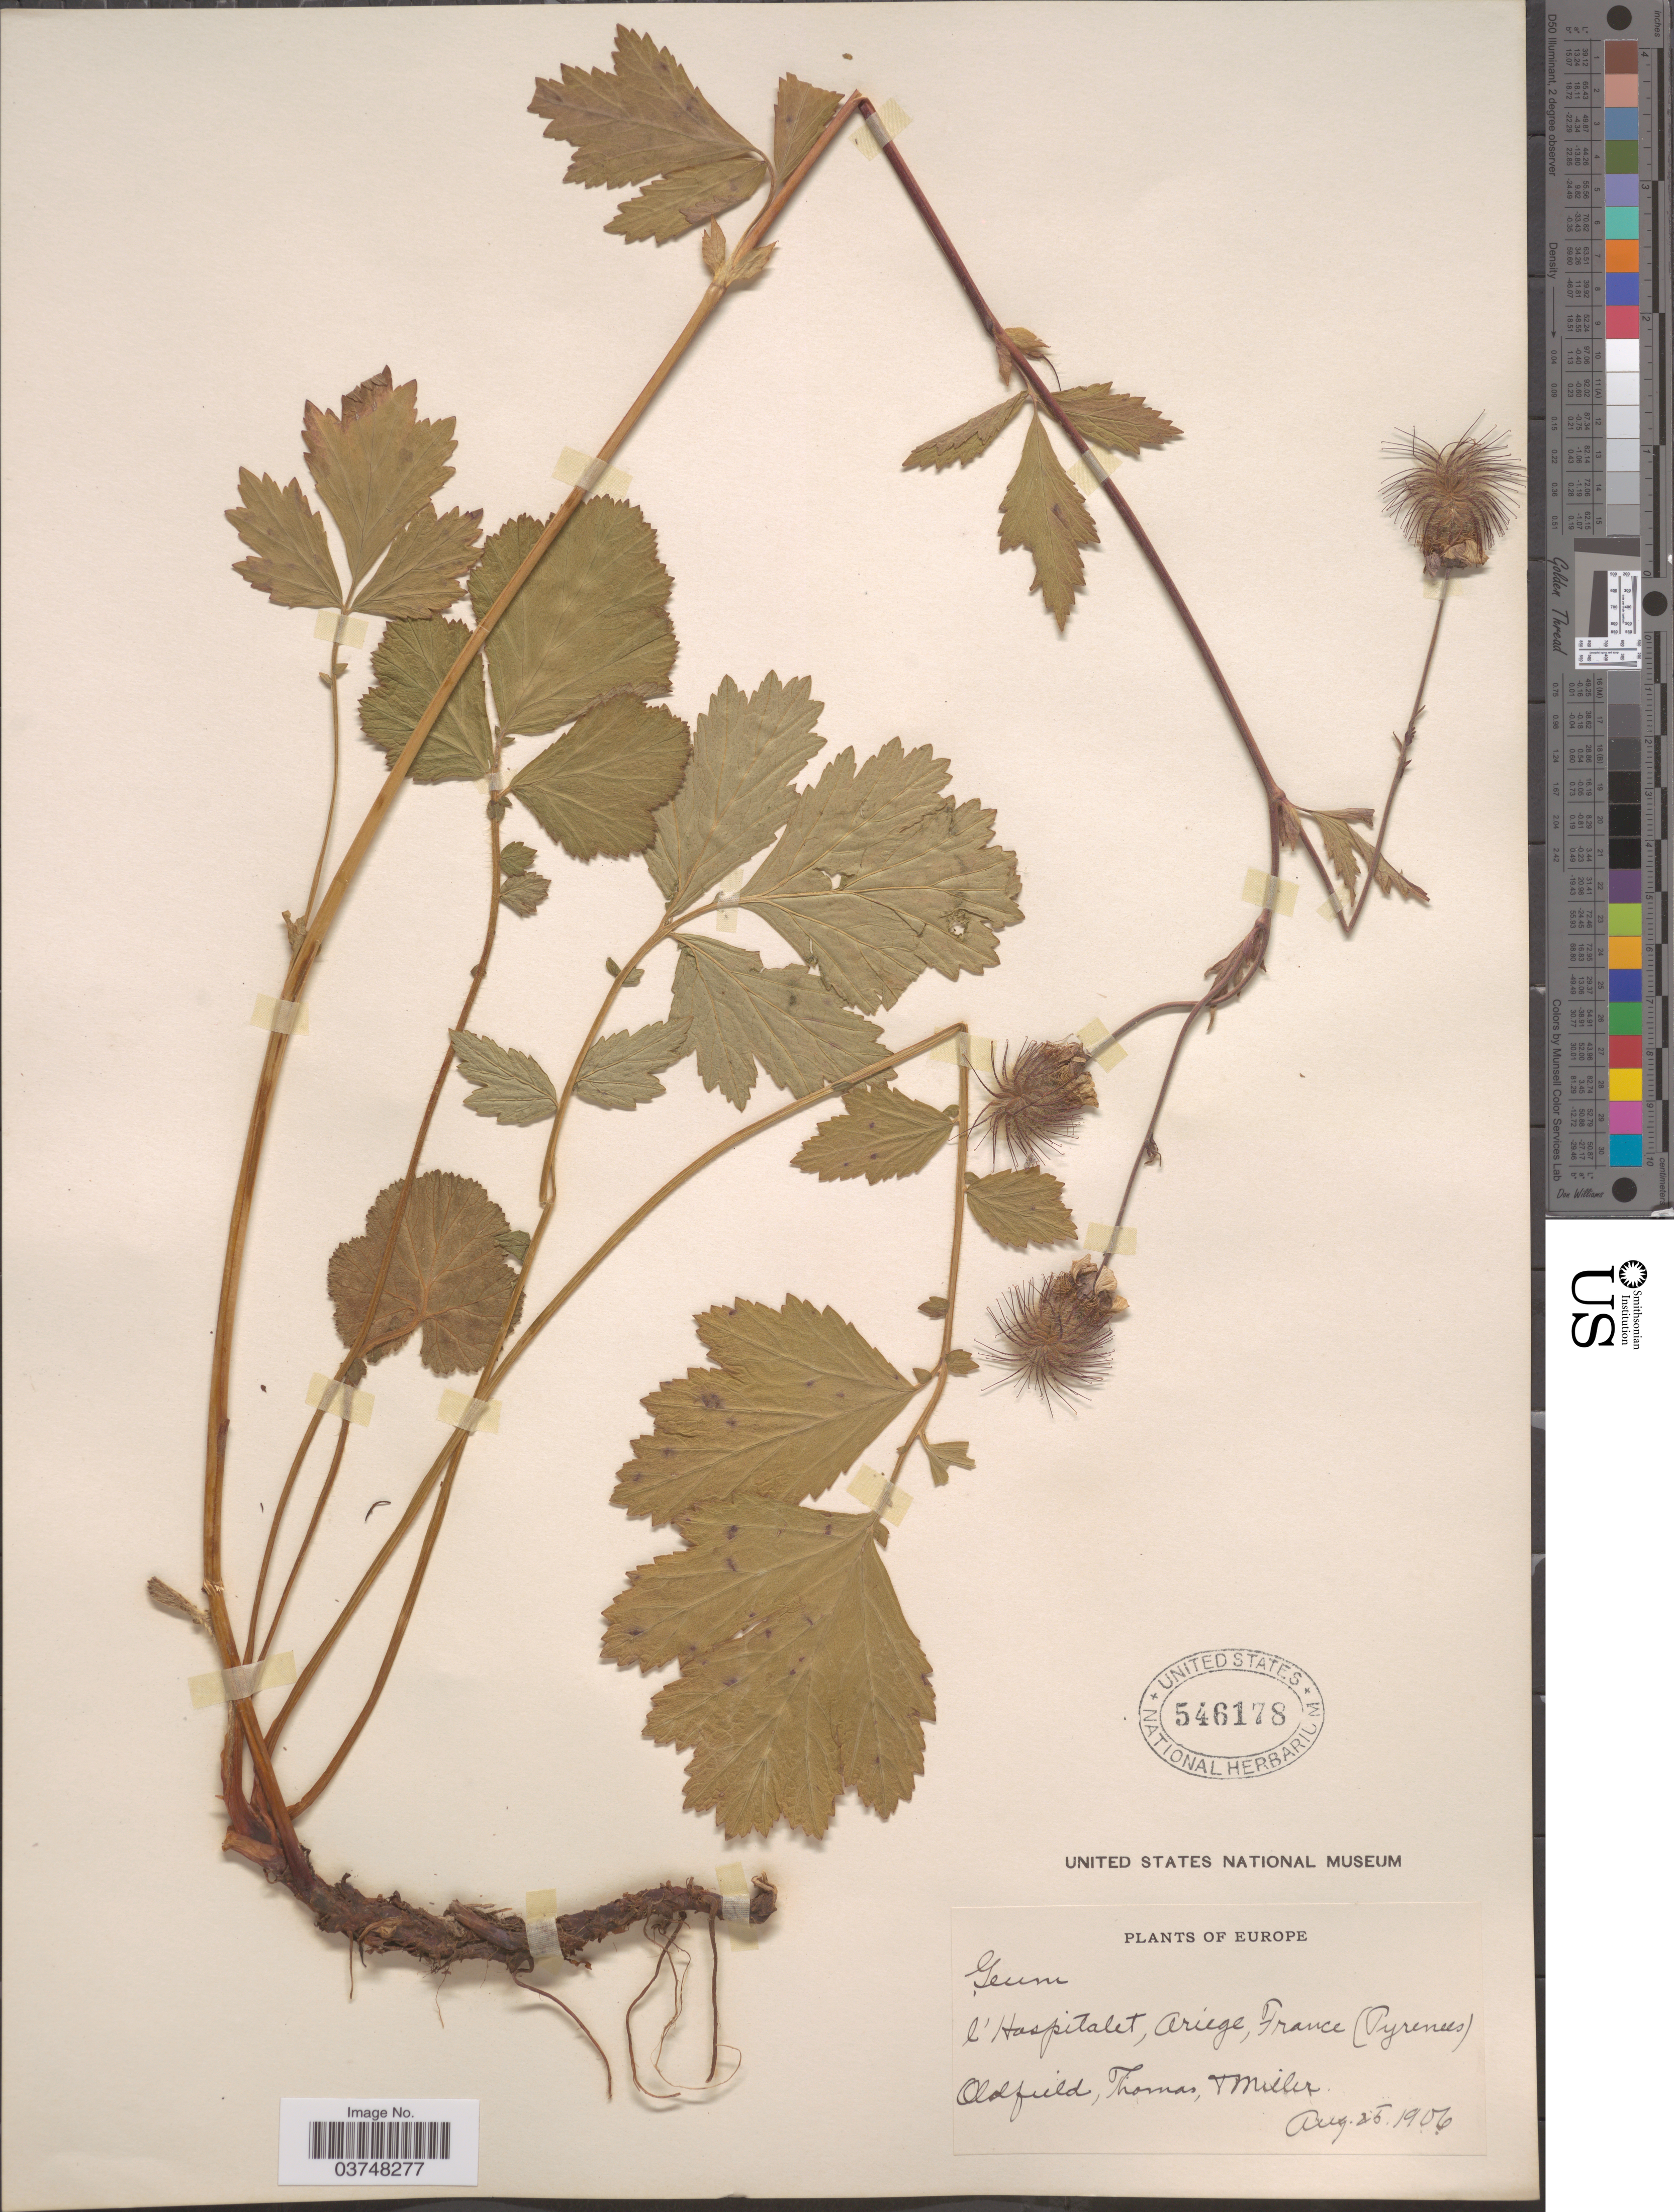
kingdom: Plantae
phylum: Tracheophyta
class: Magnoliopsida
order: Rosales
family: Rosaceae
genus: Geum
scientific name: Geum sp.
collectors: Oldfield, -- Thomas & -- Miller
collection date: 1906-08-25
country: France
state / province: Occitanie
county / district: Ariège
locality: L'Hospitalet, Ariege, (Pyrenees).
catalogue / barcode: US 546178